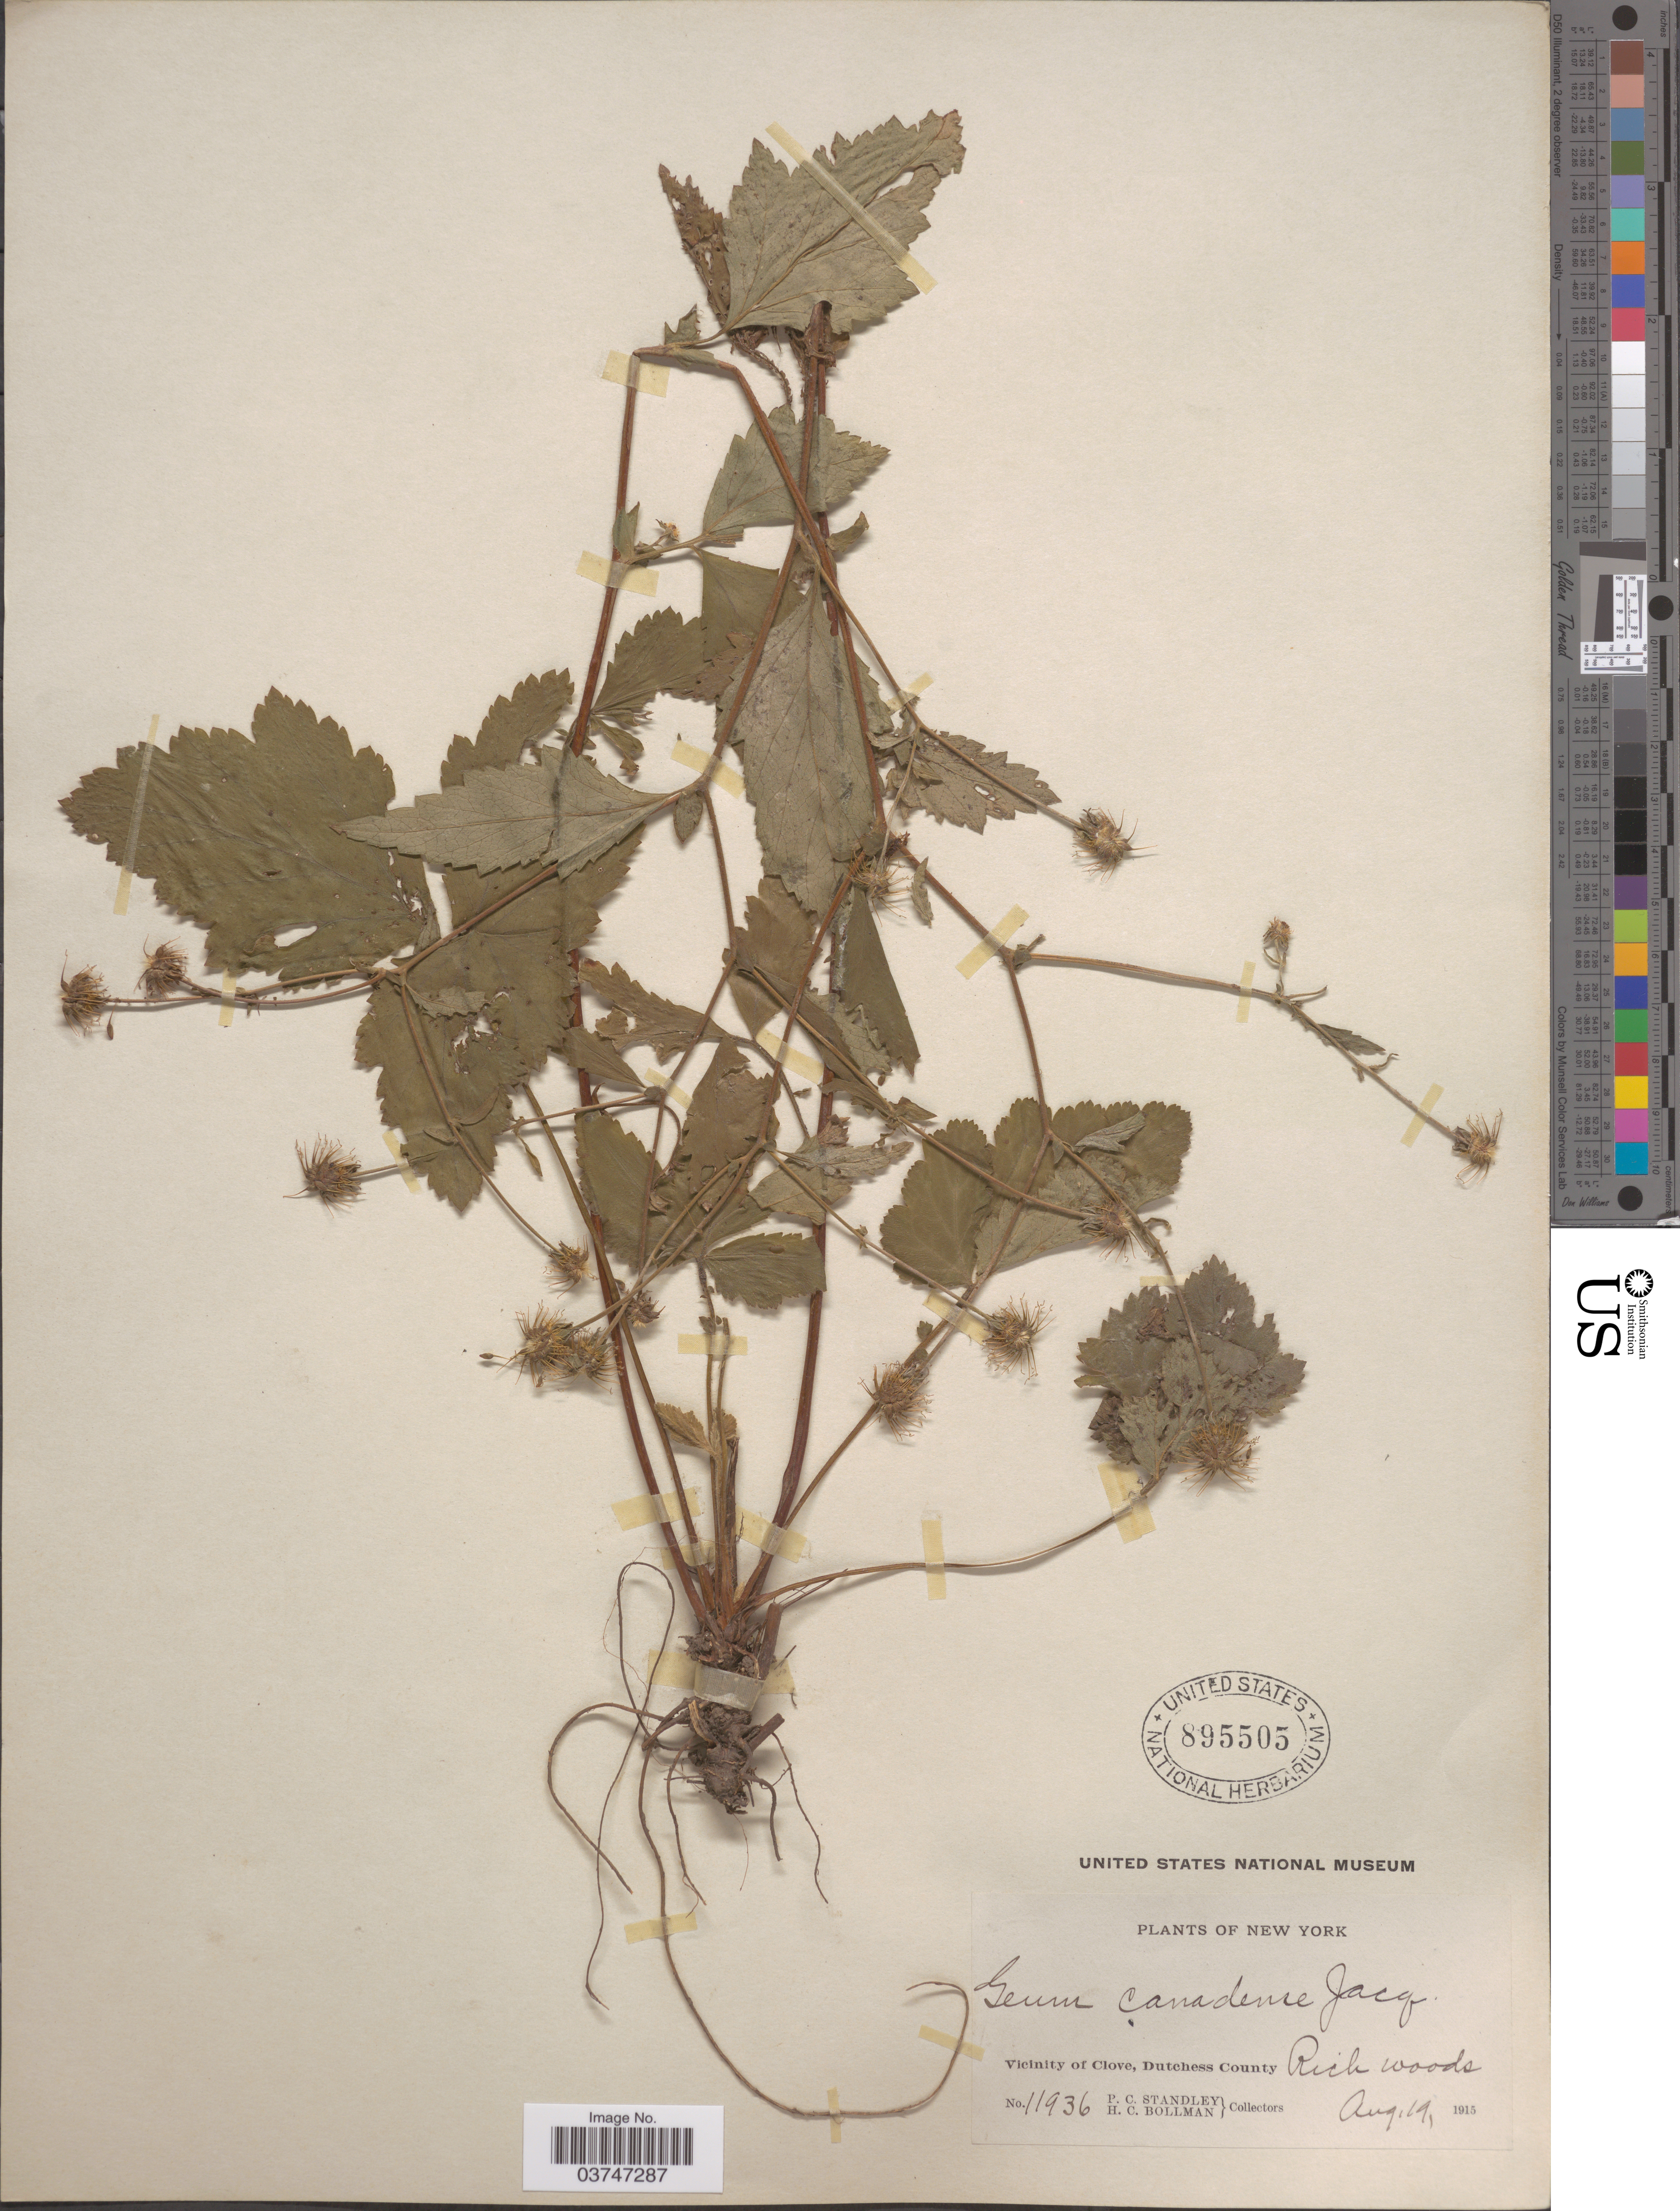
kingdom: Plantae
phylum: Tracheophyta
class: Magnoliopsida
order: Rosales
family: Rosaceae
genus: Geum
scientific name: Geum canadense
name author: Jacq.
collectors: P. C. Standley & H. C. Bollman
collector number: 11936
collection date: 1915-08-19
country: United States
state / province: New York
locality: Vicinity of Clove, Dutchess County.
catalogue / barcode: US 895505